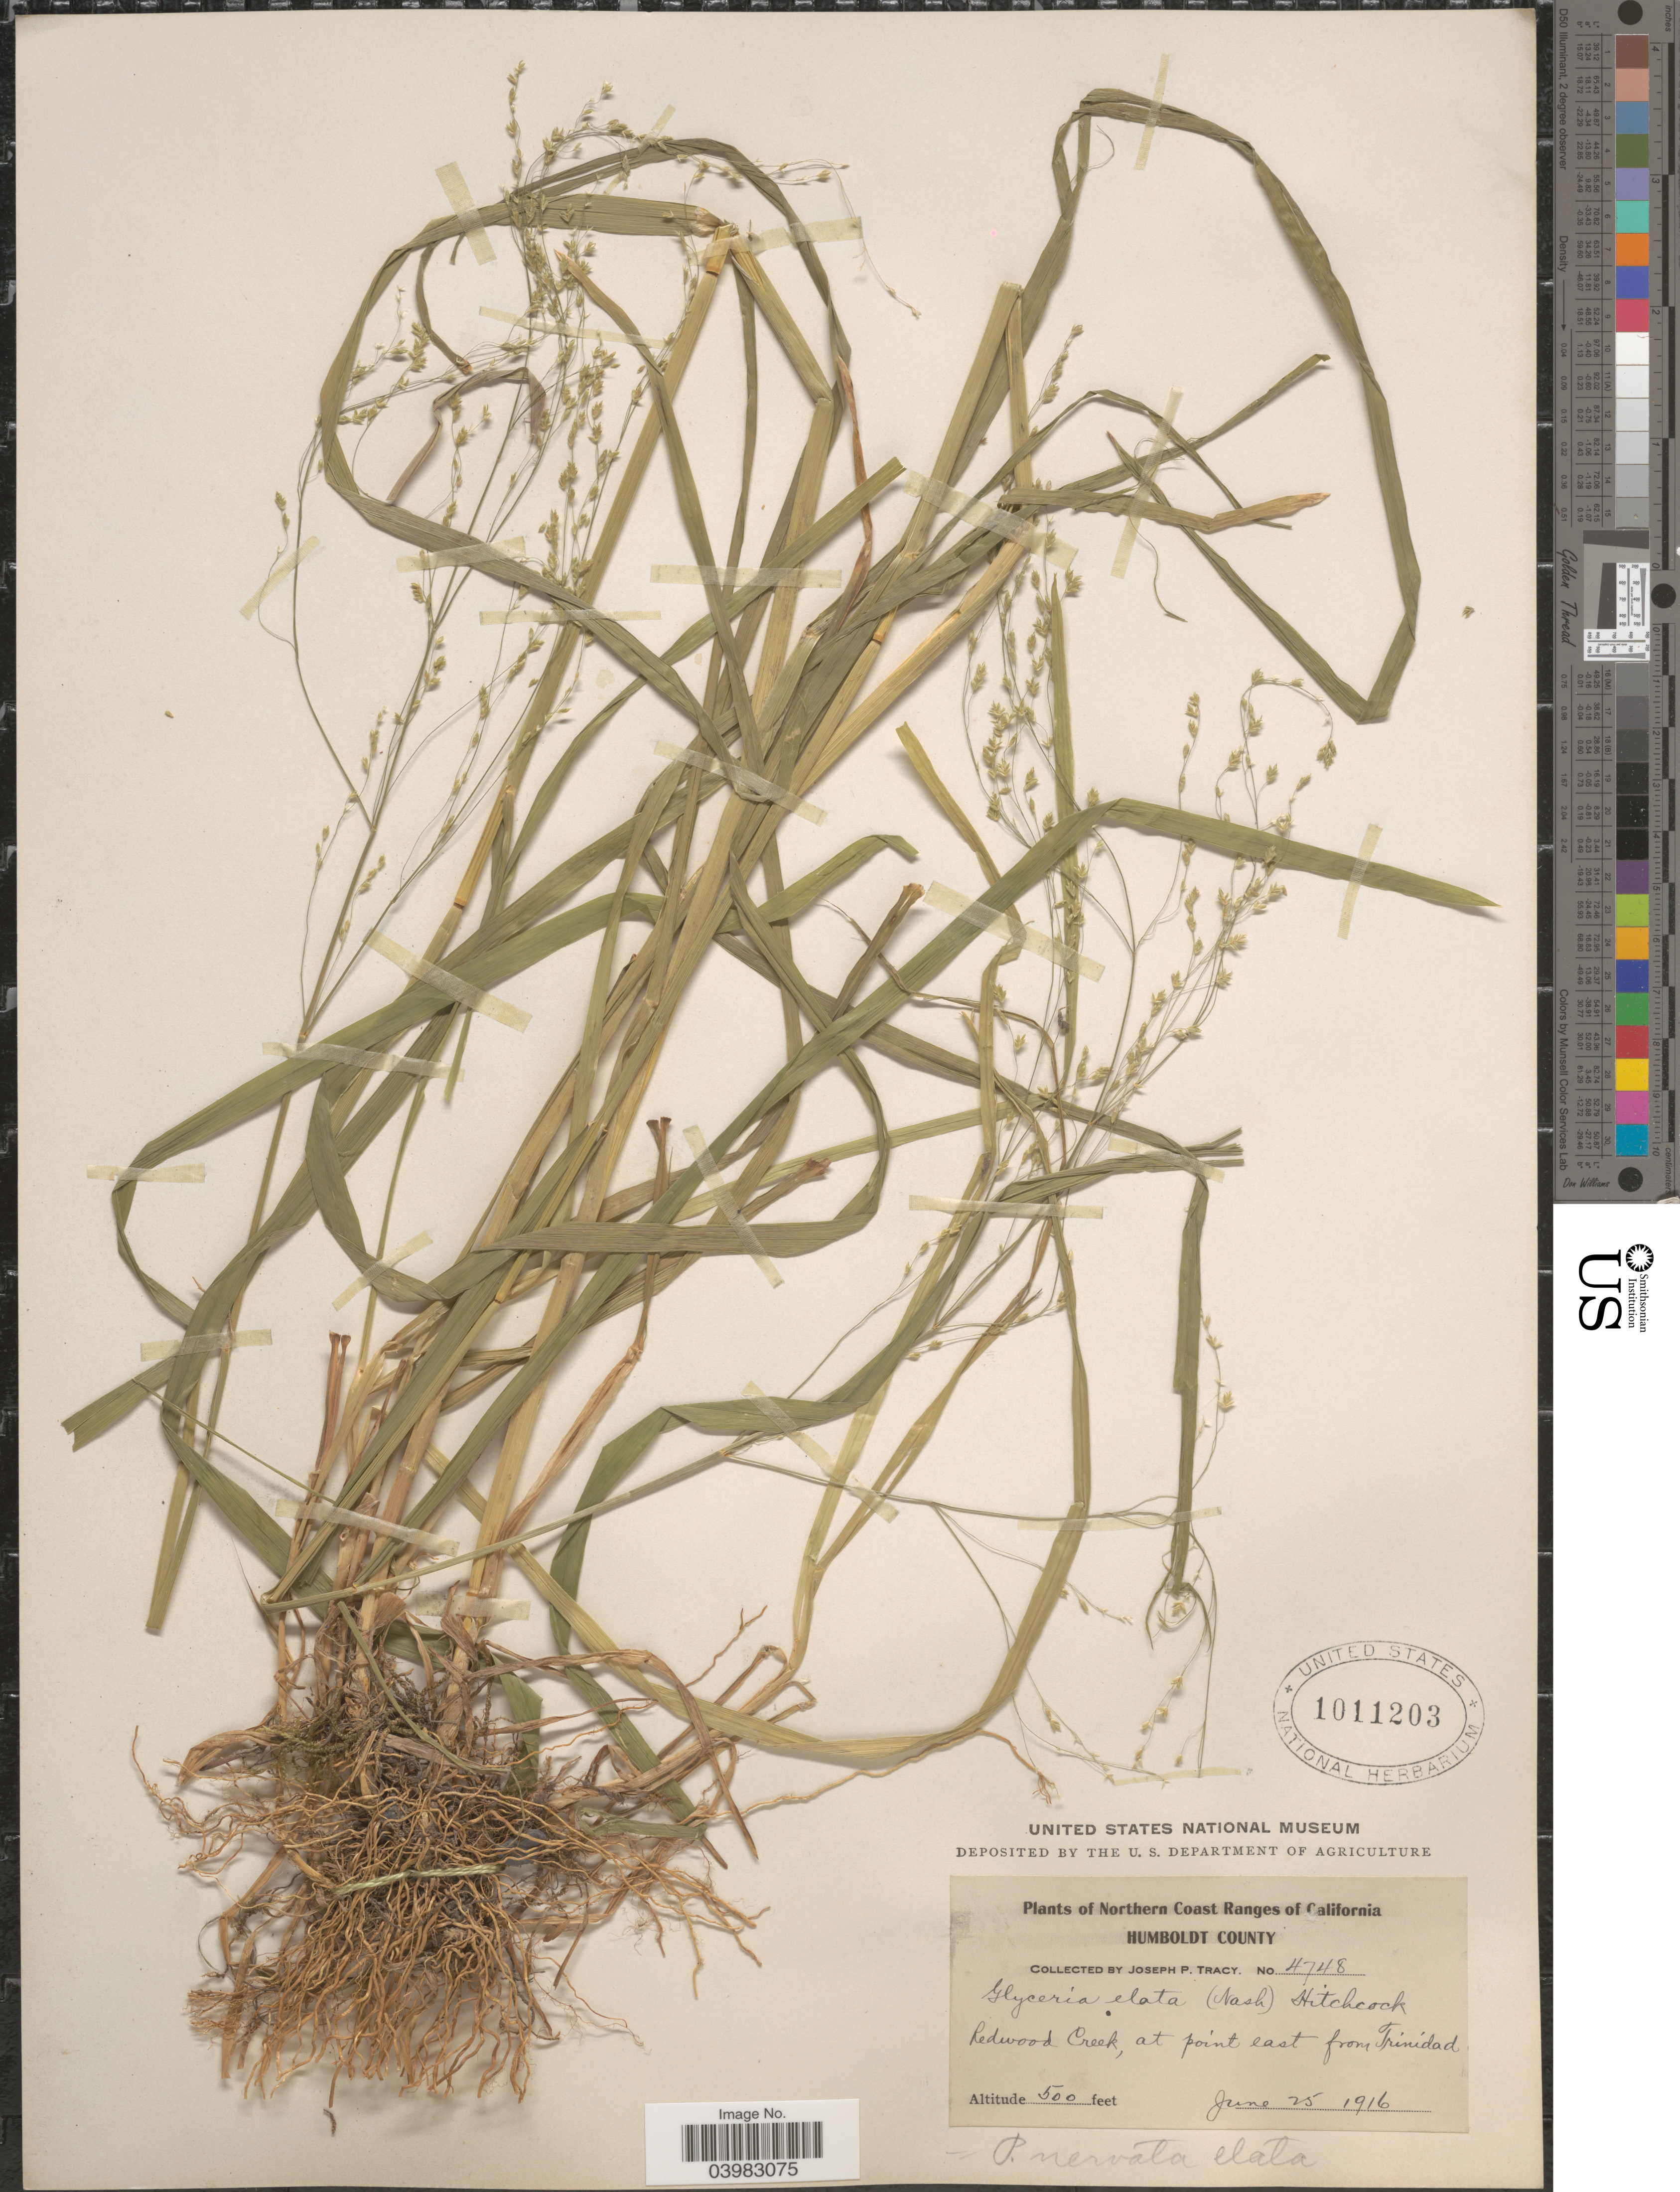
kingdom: Plantae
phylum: Tracheophyta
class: Liliopsida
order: Poales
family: Poaceae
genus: Glyceria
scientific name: Glyceria elata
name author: (Nash) M.E. Jones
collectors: J. Tracy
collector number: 4748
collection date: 1916-06-25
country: United States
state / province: California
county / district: Humboldt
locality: Northern Coast Ranges of California. Humboldt County. Redwood Creek, at point east from Trinidad.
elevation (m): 152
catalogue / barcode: US 1011203